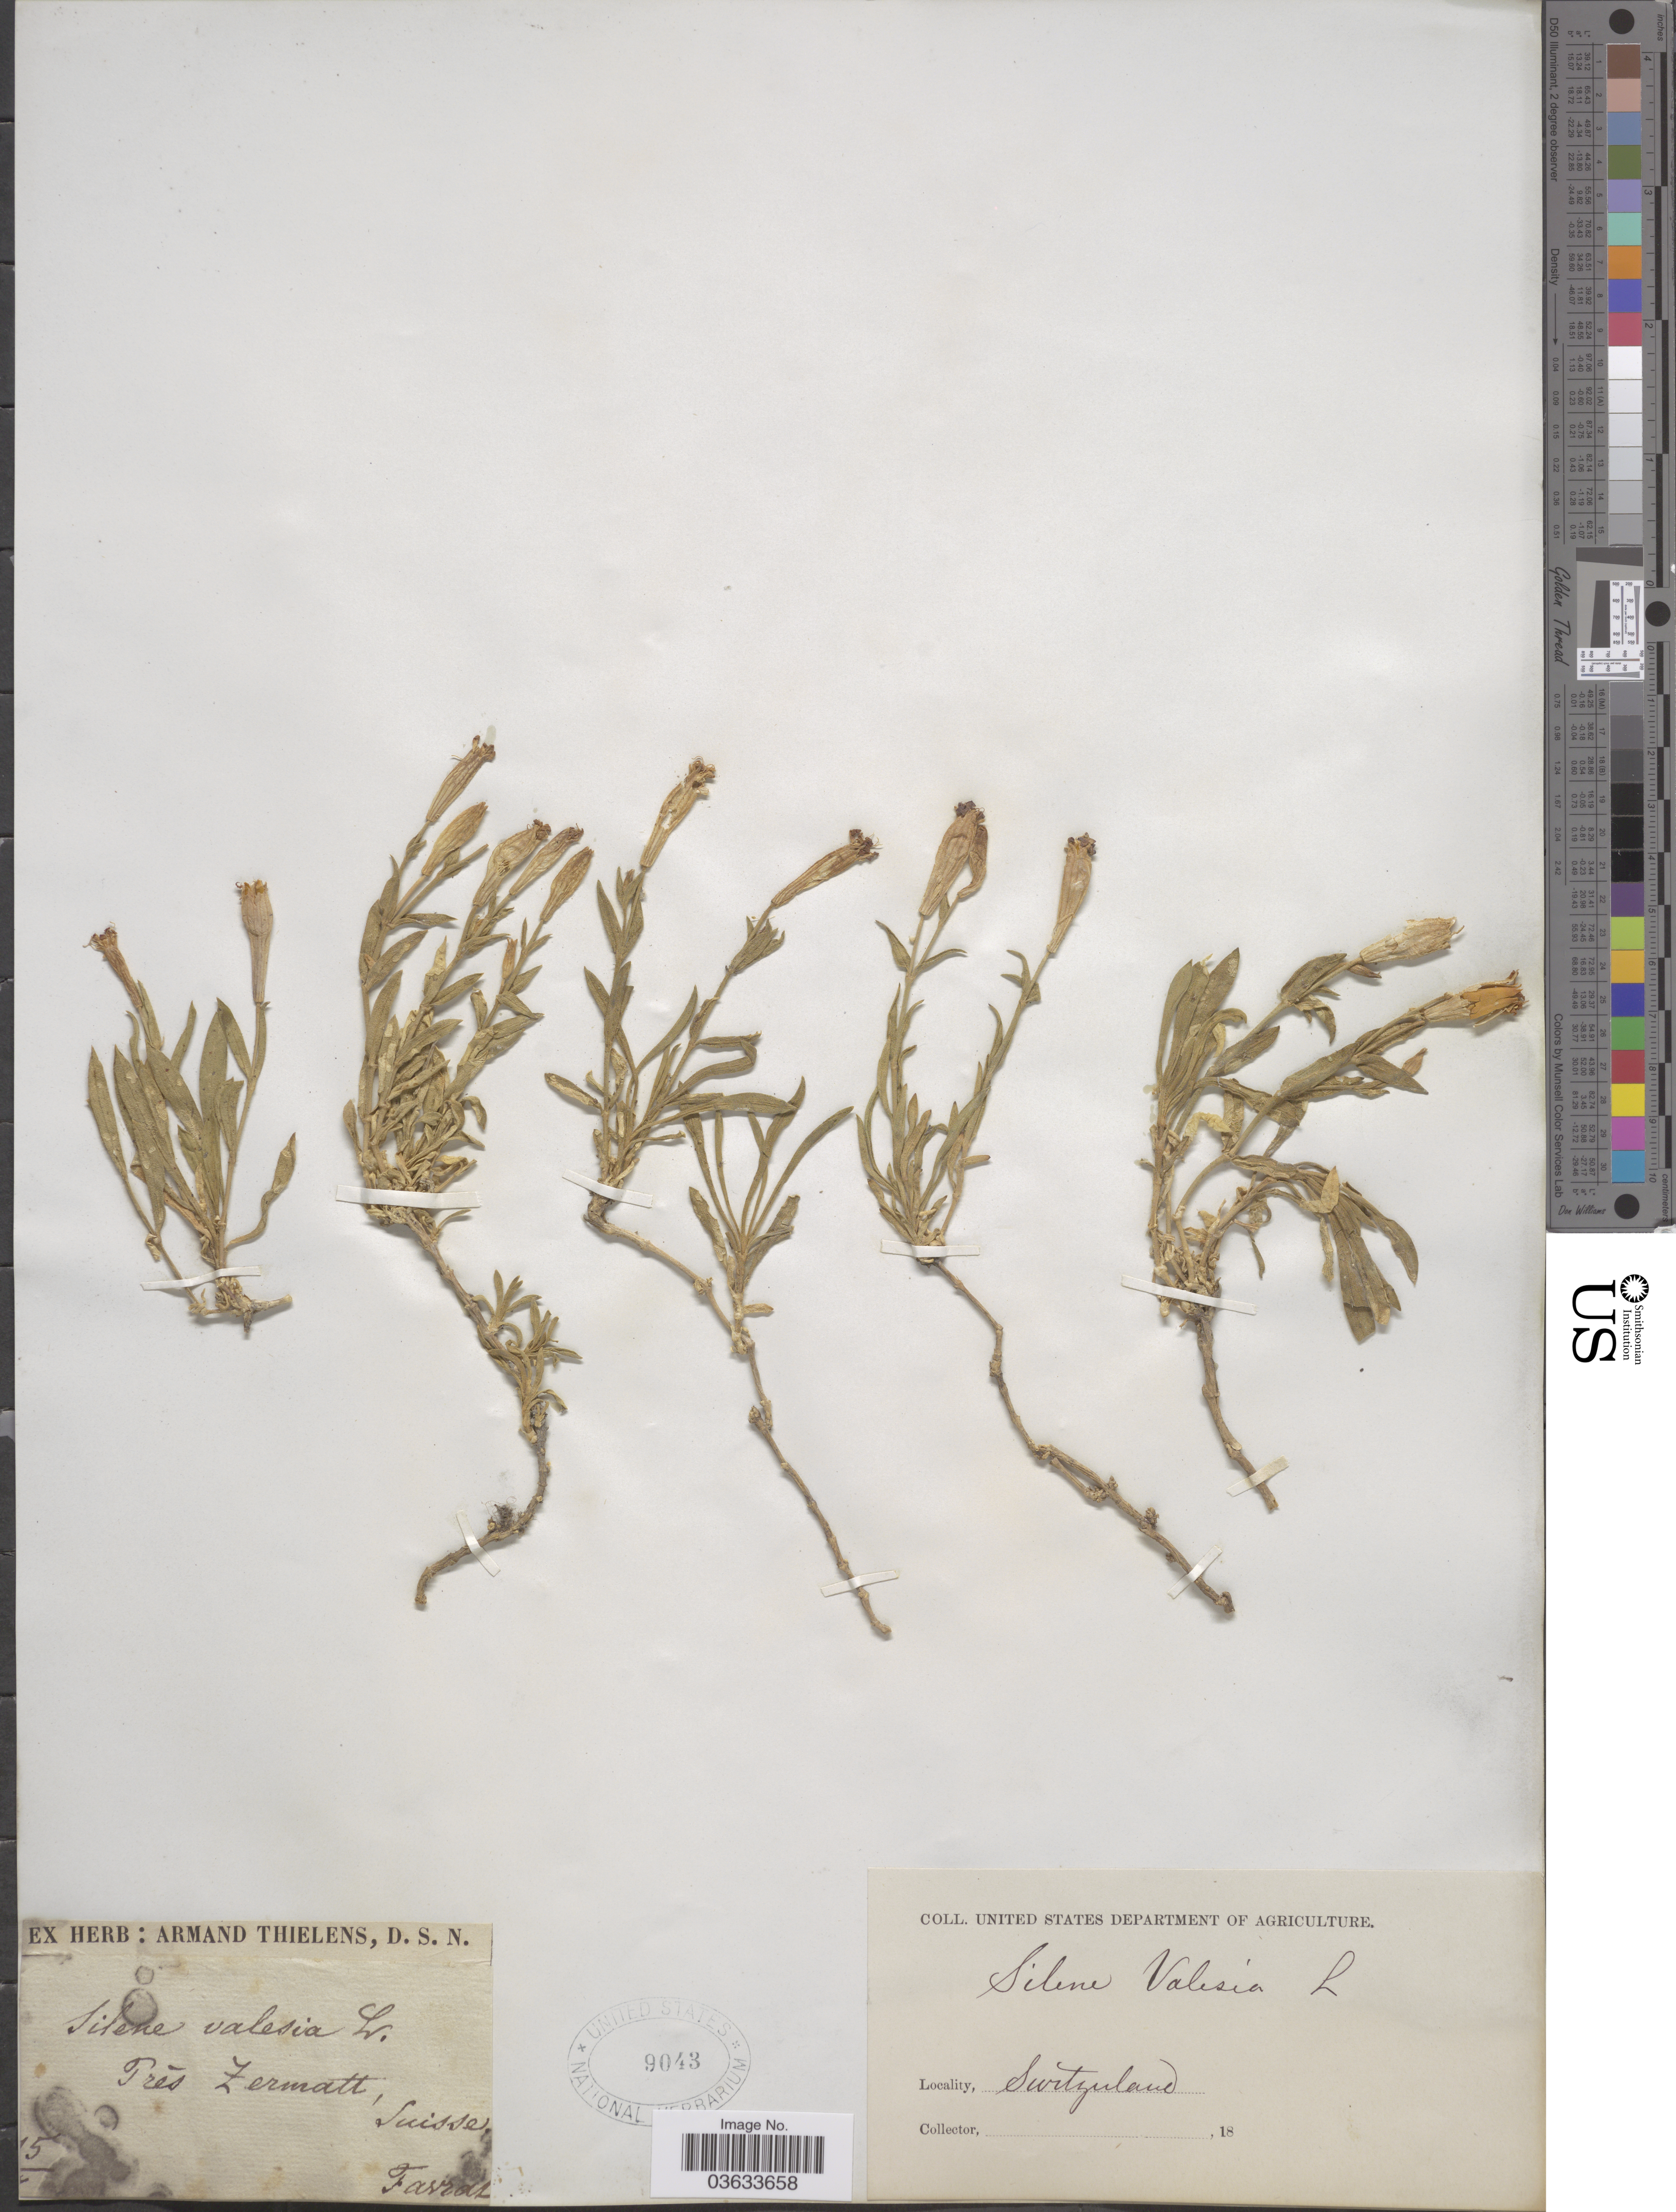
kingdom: Plantae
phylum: Tracheophyta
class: Magnoliopsida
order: Caryophyllales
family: Caryophyllaceae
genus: Silene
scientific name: Silene vallesia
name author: L.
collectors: L. Favrat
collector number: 15?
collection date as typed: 18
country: Switzerland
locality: Prés Zermatt, Suisse.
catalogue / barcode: US 9043